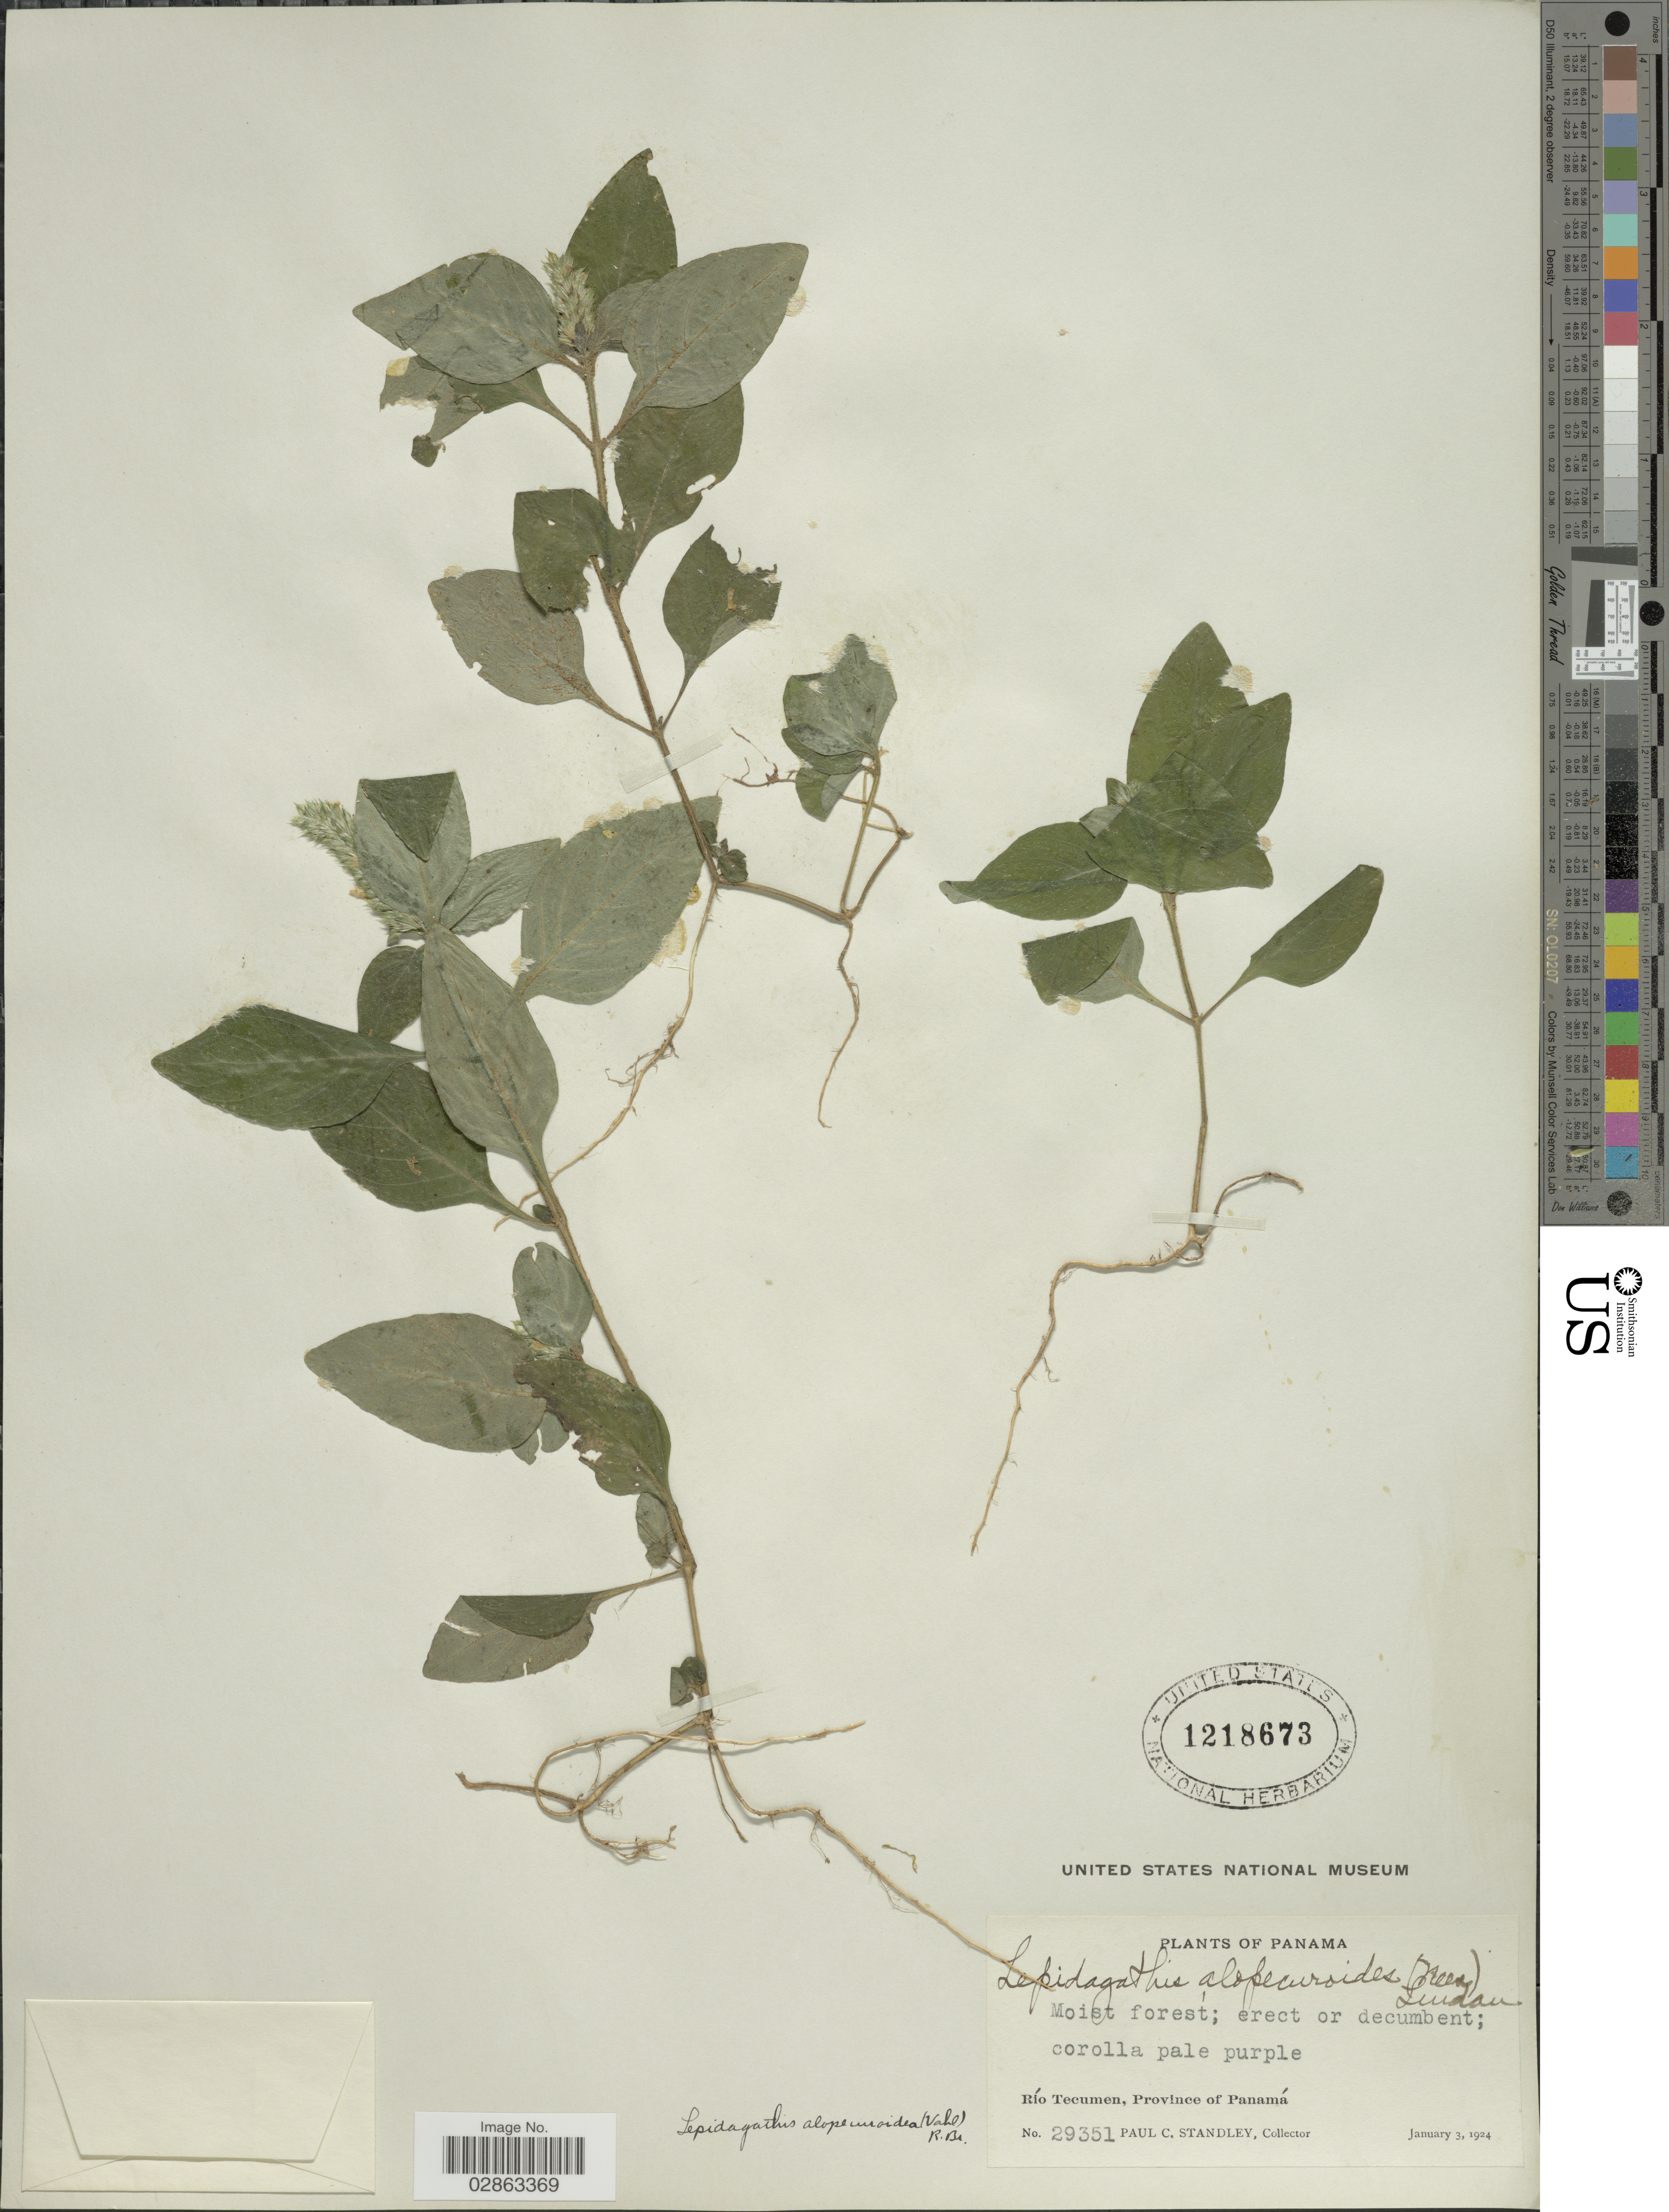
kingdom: Plantae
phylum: Tracheophyta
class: Magnoliopsida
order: Lamiales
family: Acanthaceae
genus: Teliostachya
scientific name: Teliostachya alopecuroidea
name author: (Vahl) Nees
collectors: P. C. Standley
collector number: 29351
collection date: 1924-01-03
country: Panama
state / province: Panamá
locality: Río Tecumen, Province of Panamá.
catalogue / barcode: US 1218673